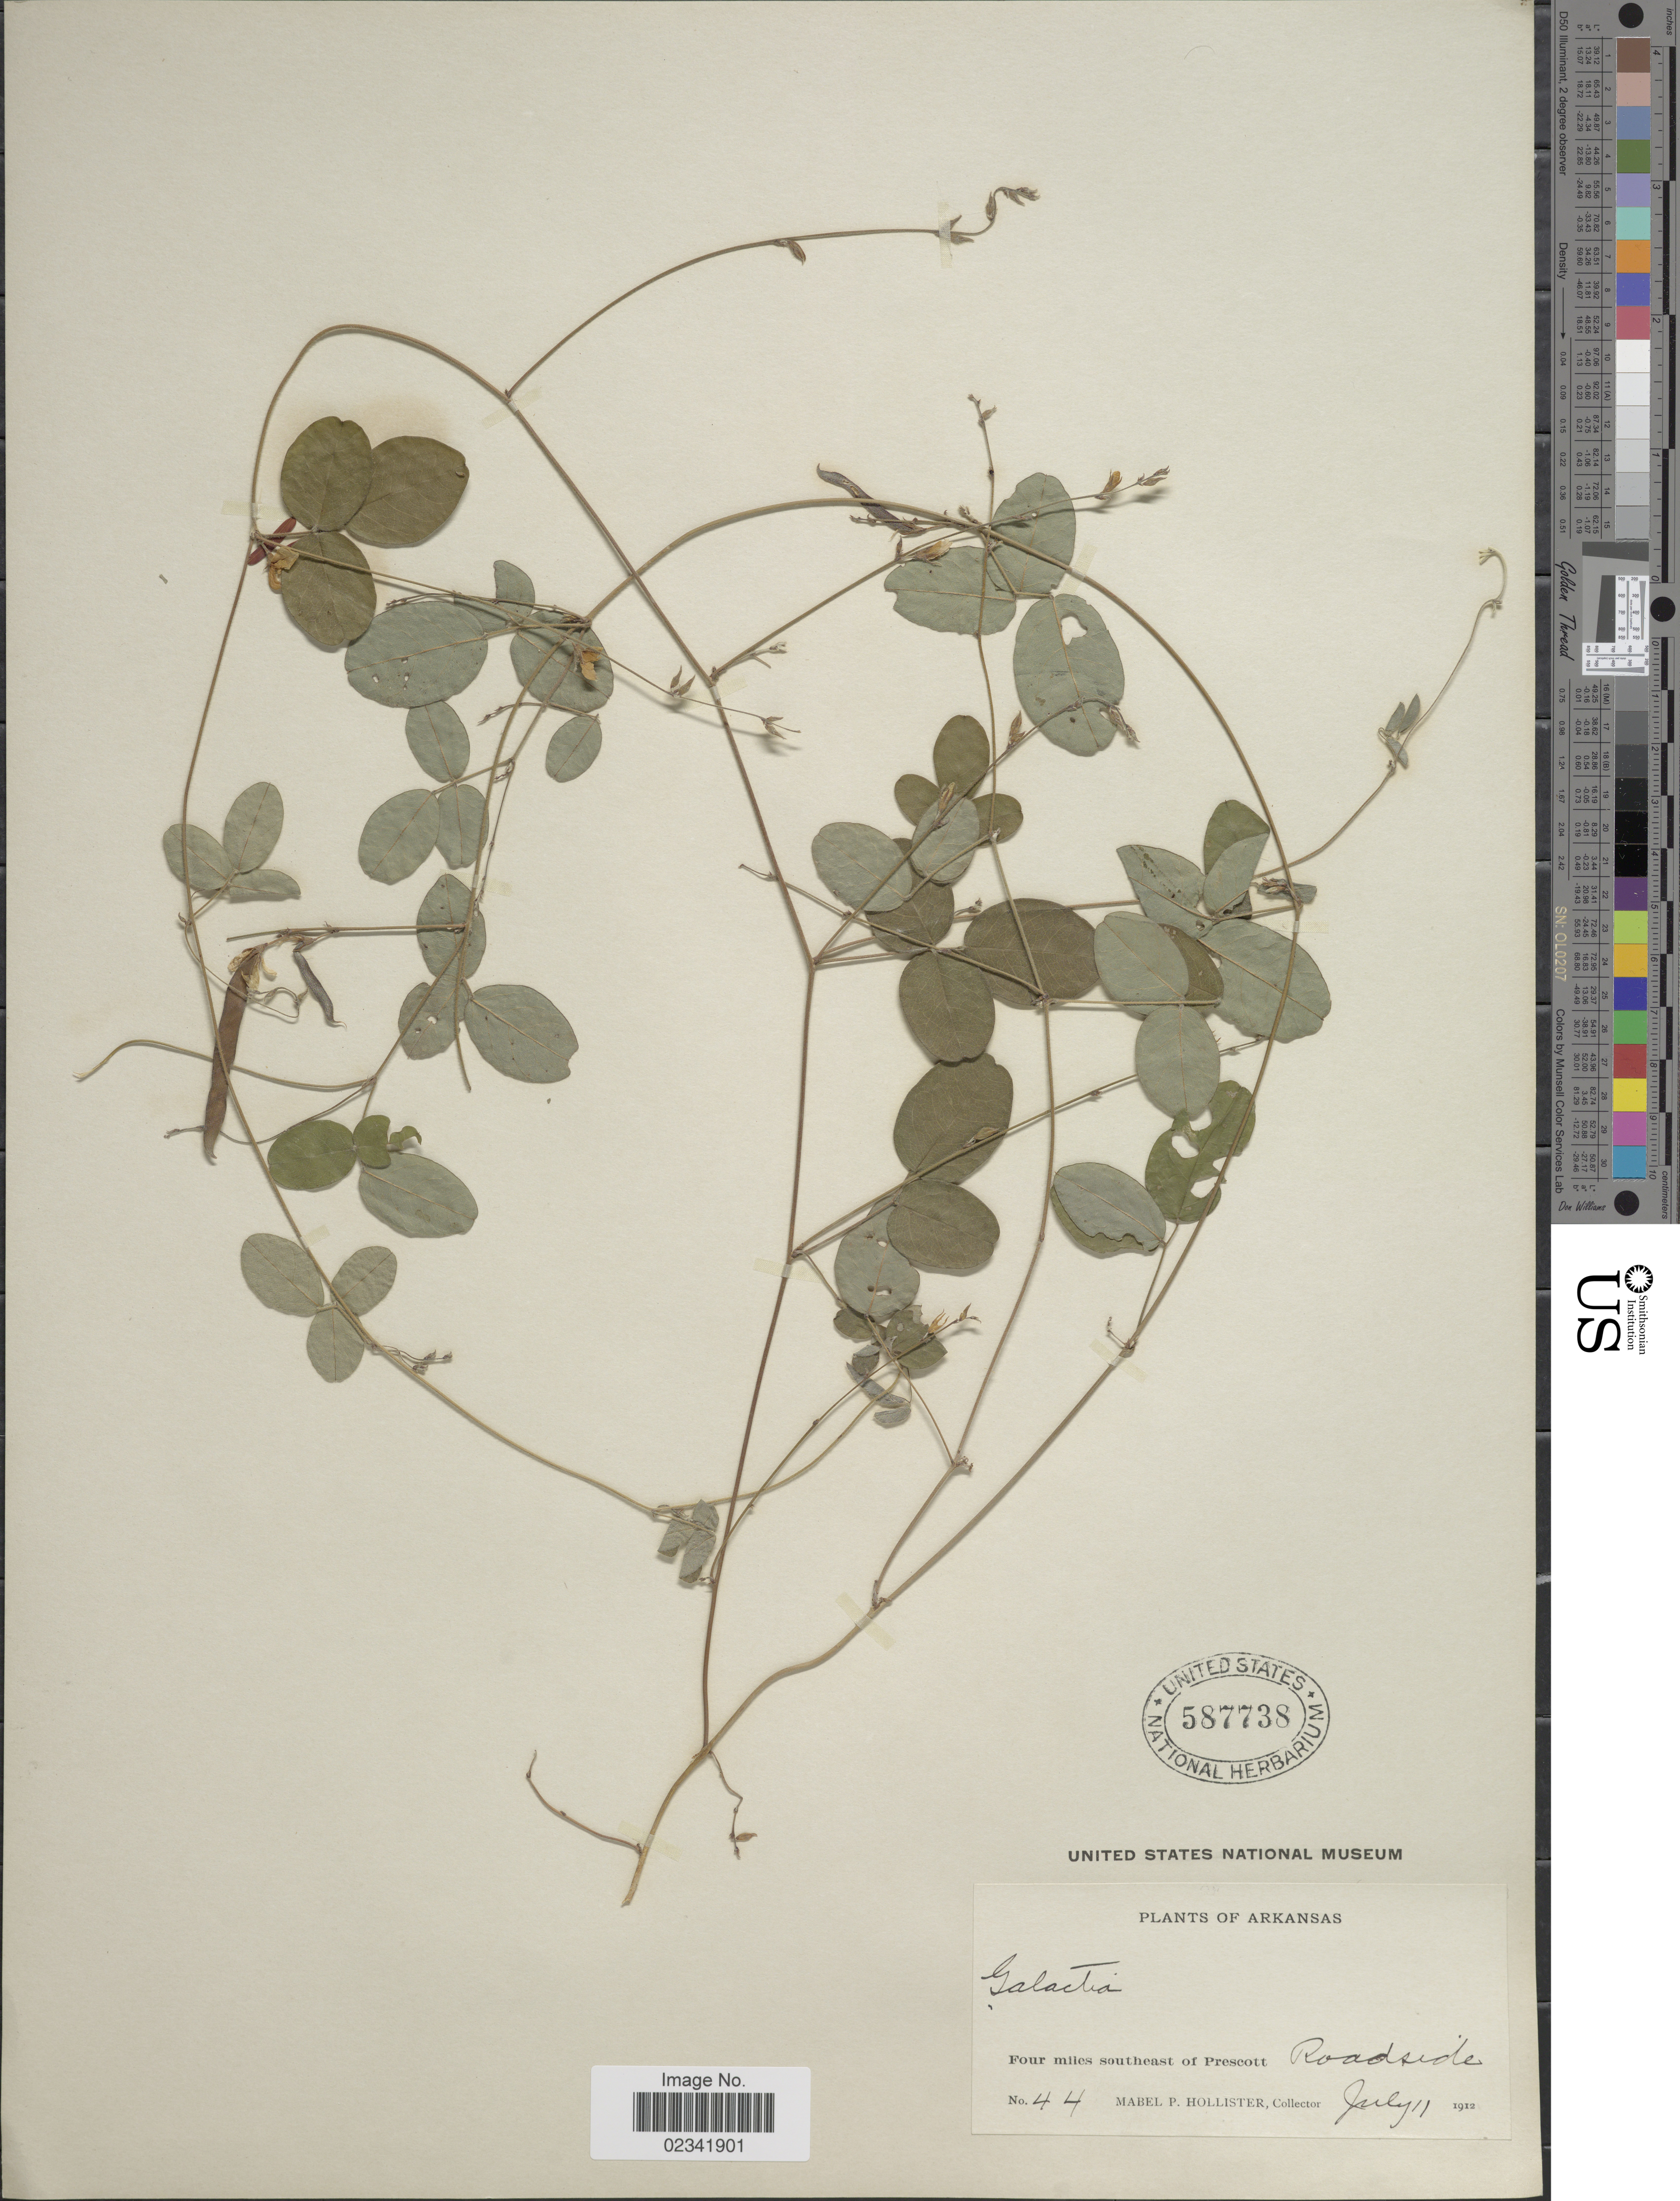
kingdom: Plantae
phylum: Tracheophyta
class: Magnoliopsida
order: Fabales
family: Fabaceae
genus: Galactia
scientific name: Galactia volubilis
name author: (L.) Britton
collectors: M. Hollister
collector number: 44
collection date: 1912-07-11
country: United States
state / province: Arkansas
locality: Four miles southeast of Prescott, Roadside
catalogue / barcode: US 587738